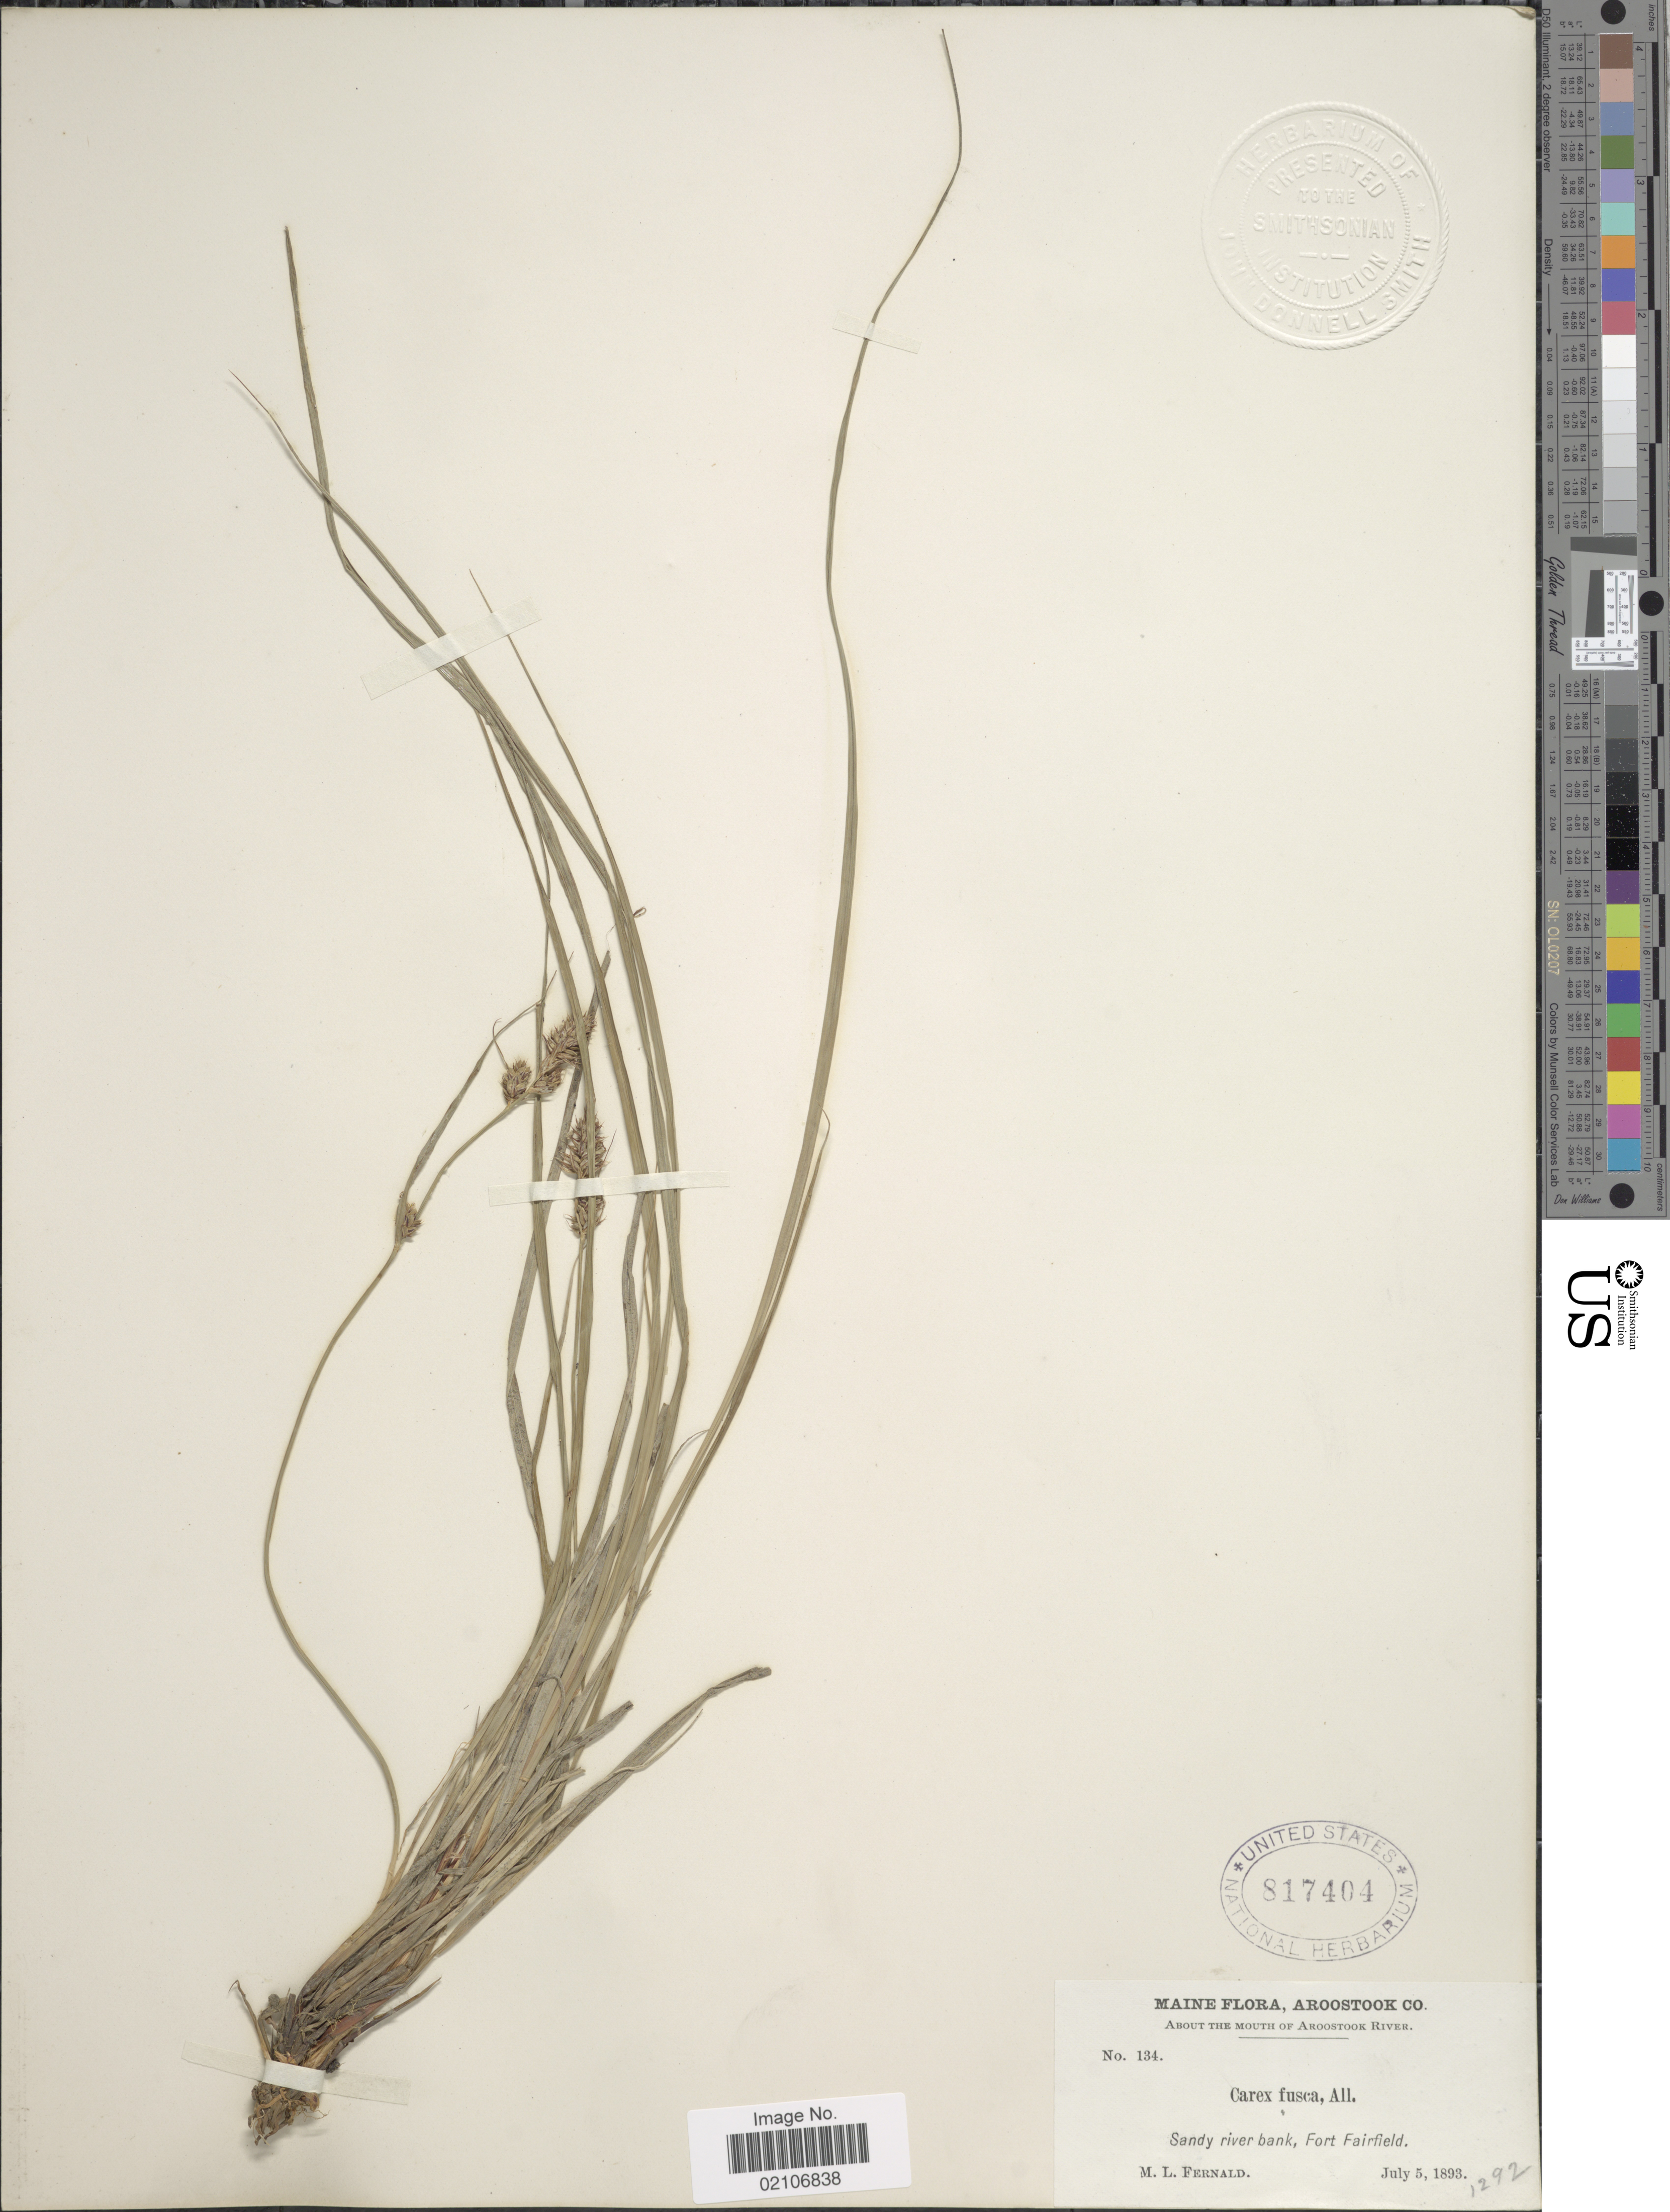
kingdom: Plantae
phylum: Tracheophyta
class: Liliopsida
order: Poales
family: Cyperaceae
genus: Carex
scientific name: Carex buxbaumii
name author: Wahlenb.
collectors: M. L. Fernald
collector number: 134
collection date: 1893-07-05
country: United States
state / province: Maine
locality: Maine. Sandy river bank, Fort Fairfield. The Mouth of Aroostook River.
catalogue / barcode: US 817404